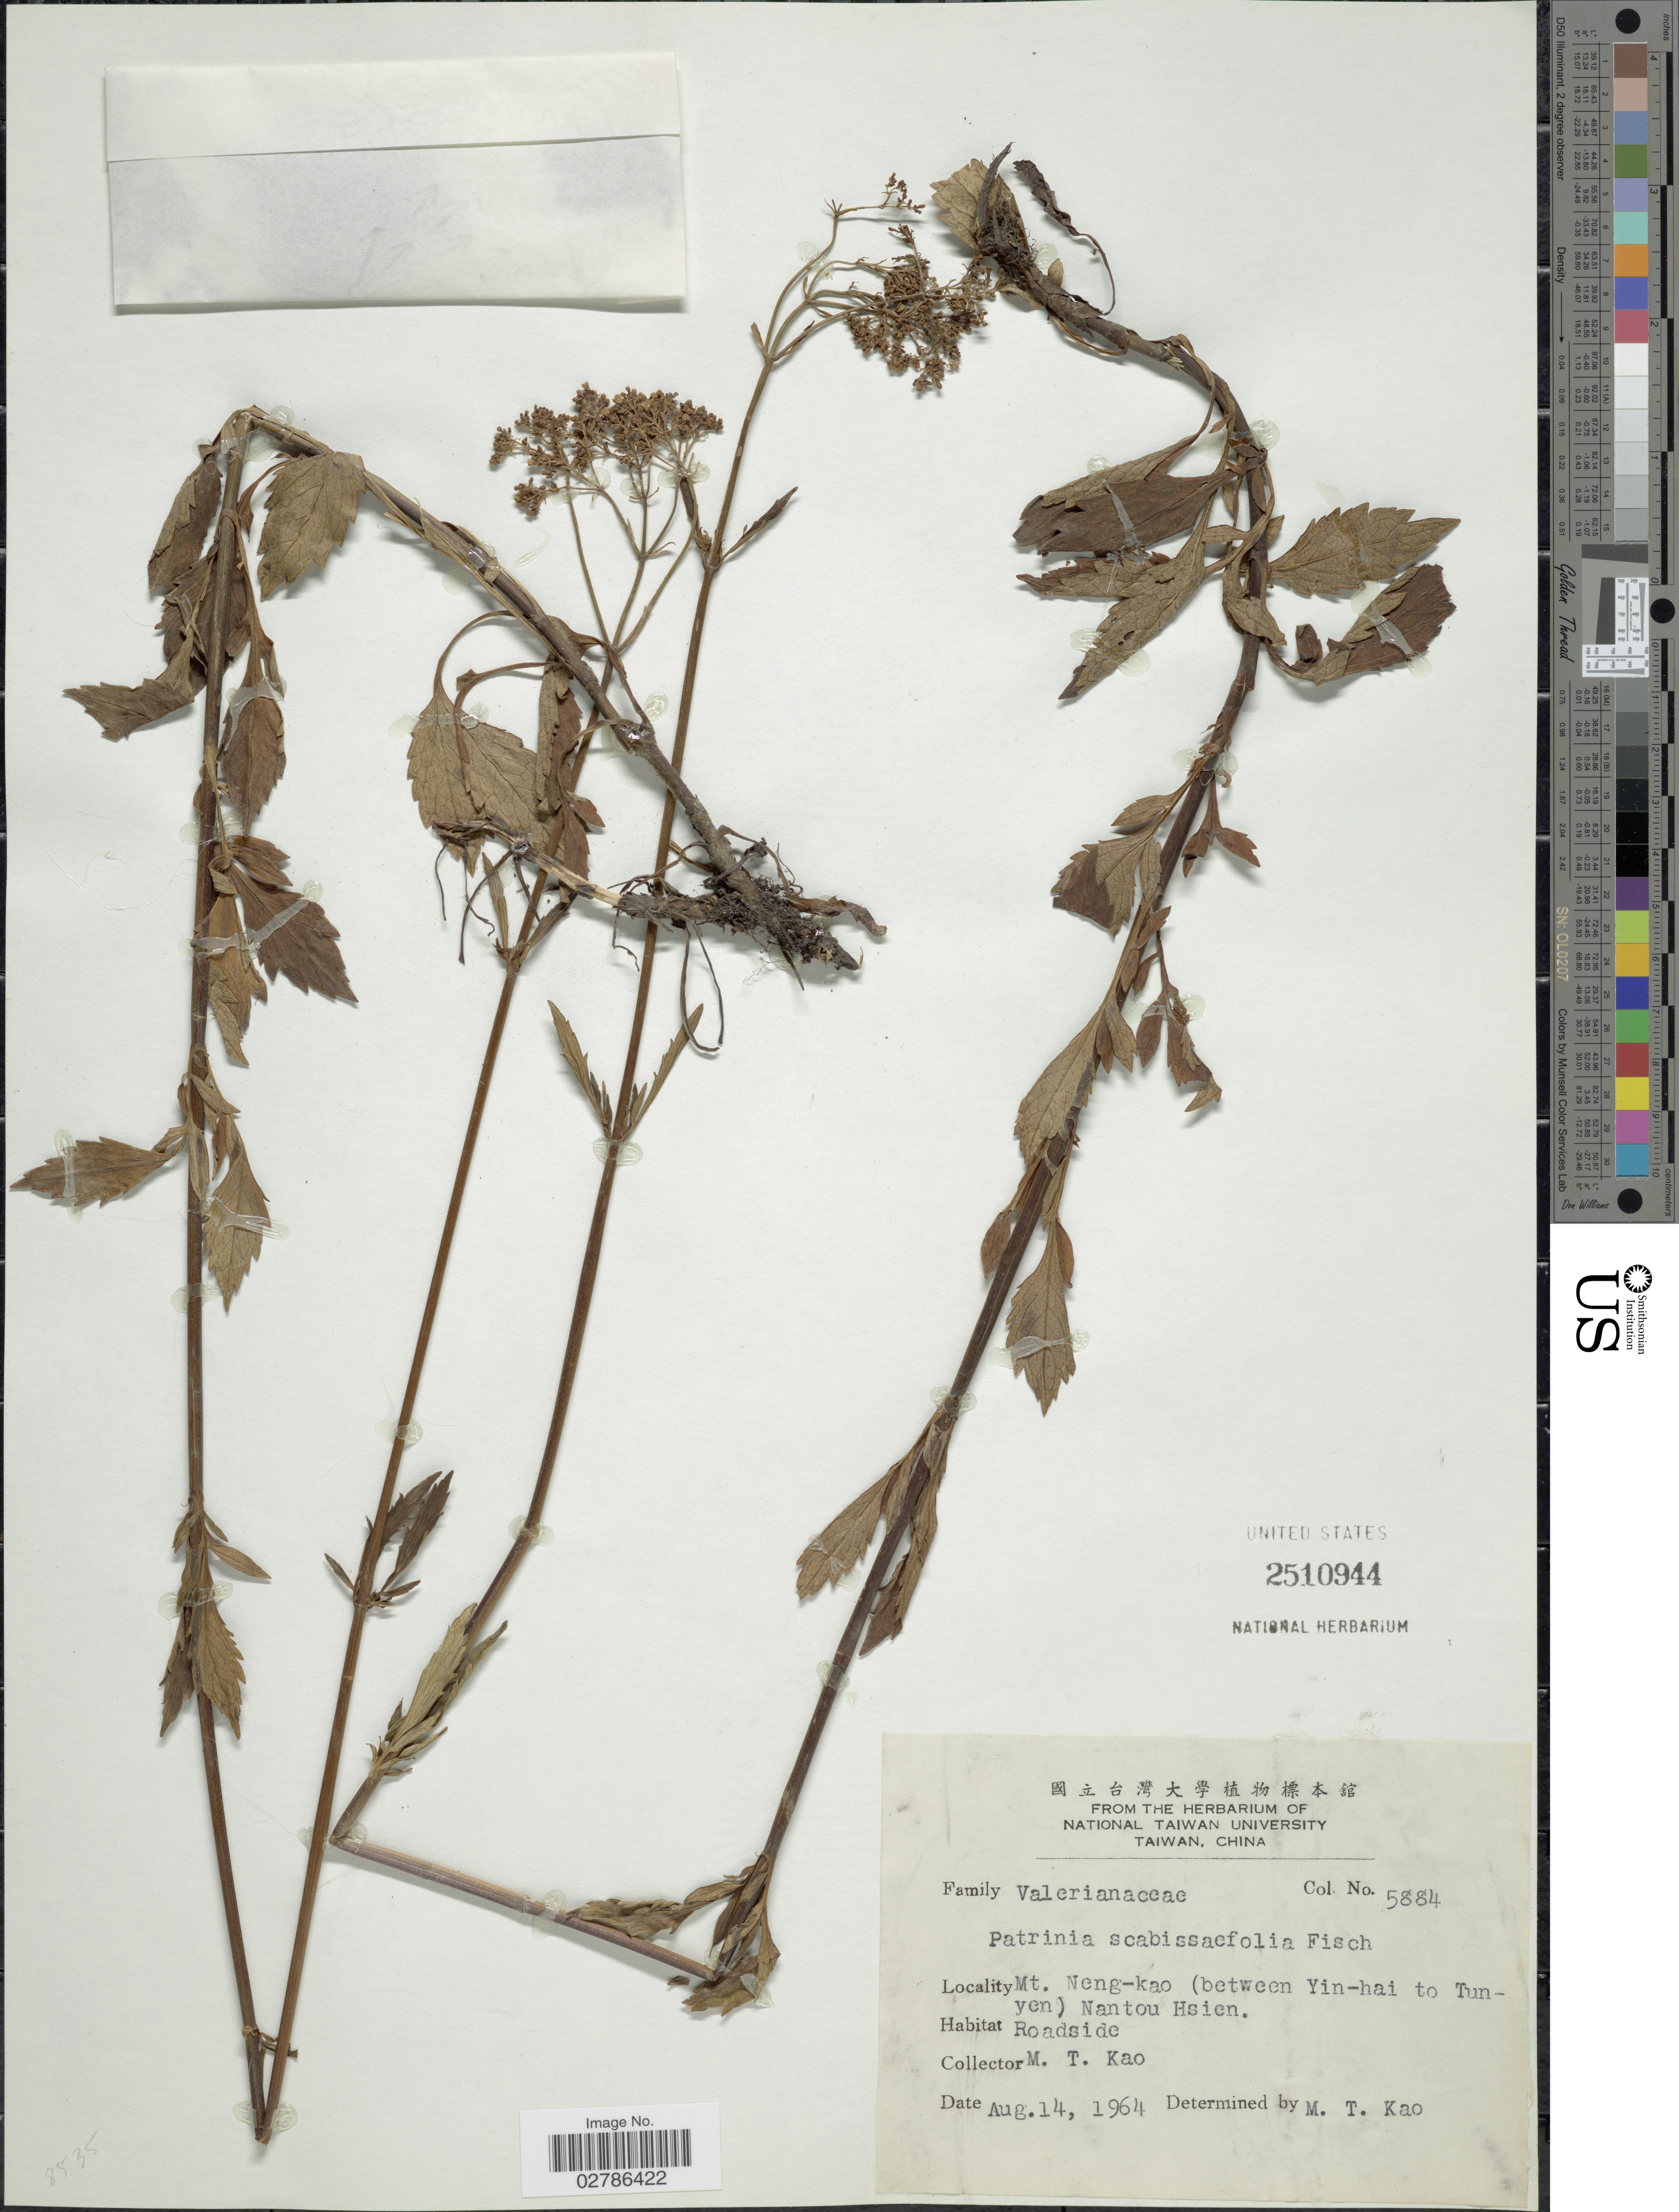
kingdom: Plantae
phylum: Tracheophyta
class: Magnoliopsida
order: Dipsacales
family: Caprifoliaceae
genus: Patrinia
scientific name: Patrinia scabiosifolia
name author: Link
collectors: M. T. Kao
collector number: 5884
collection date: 1964-08-14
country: Taiwan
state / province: Nantou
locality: Mt. Neng-kao (between Yin-hai to Tunyen) Nantou Hsien, Roadside.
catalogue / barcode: US 2510944